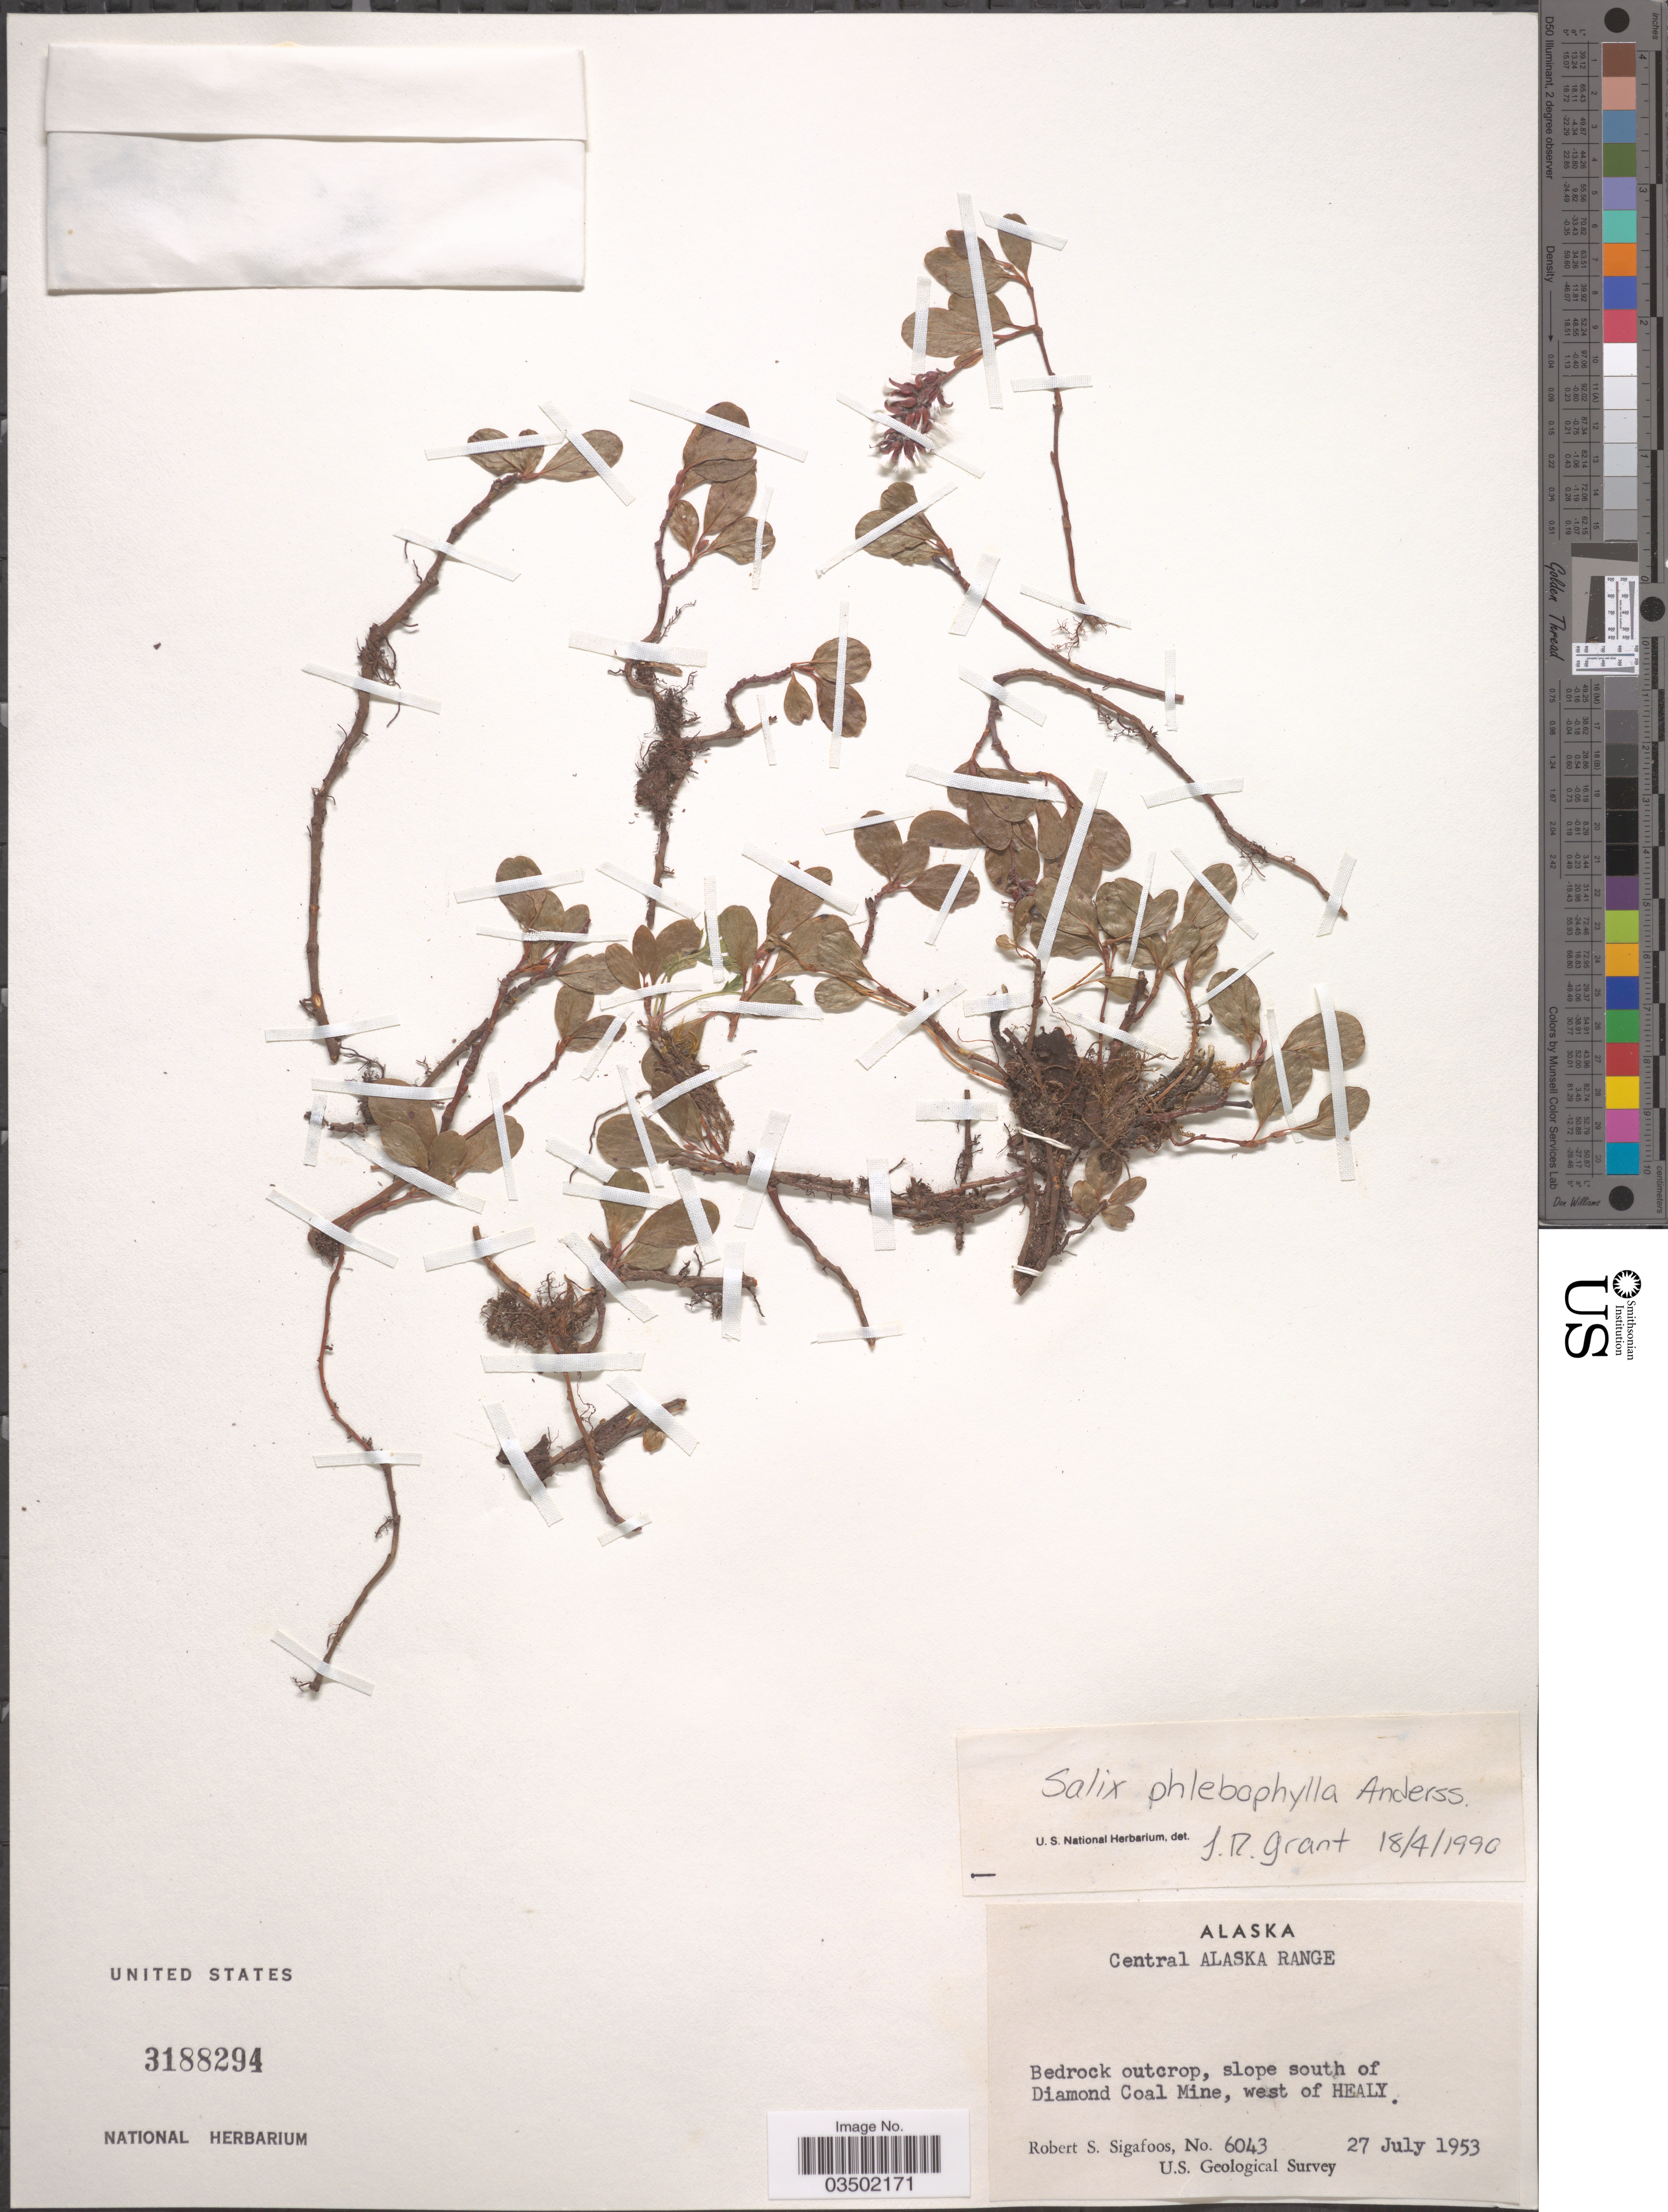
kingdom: Plantae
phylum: Tracheophyta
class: Magnoliopsida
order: Malpighiales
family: Salicaceae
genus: Salix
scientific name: Salix phlebophylla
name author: Andersson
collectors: R. Sigafoos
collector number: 6043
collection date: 1953-07-27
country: United States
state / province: Alaska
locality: Central Alaska Range. Slope south of Diamond Coal Mine, west of Healy.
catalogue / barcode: US 3188294